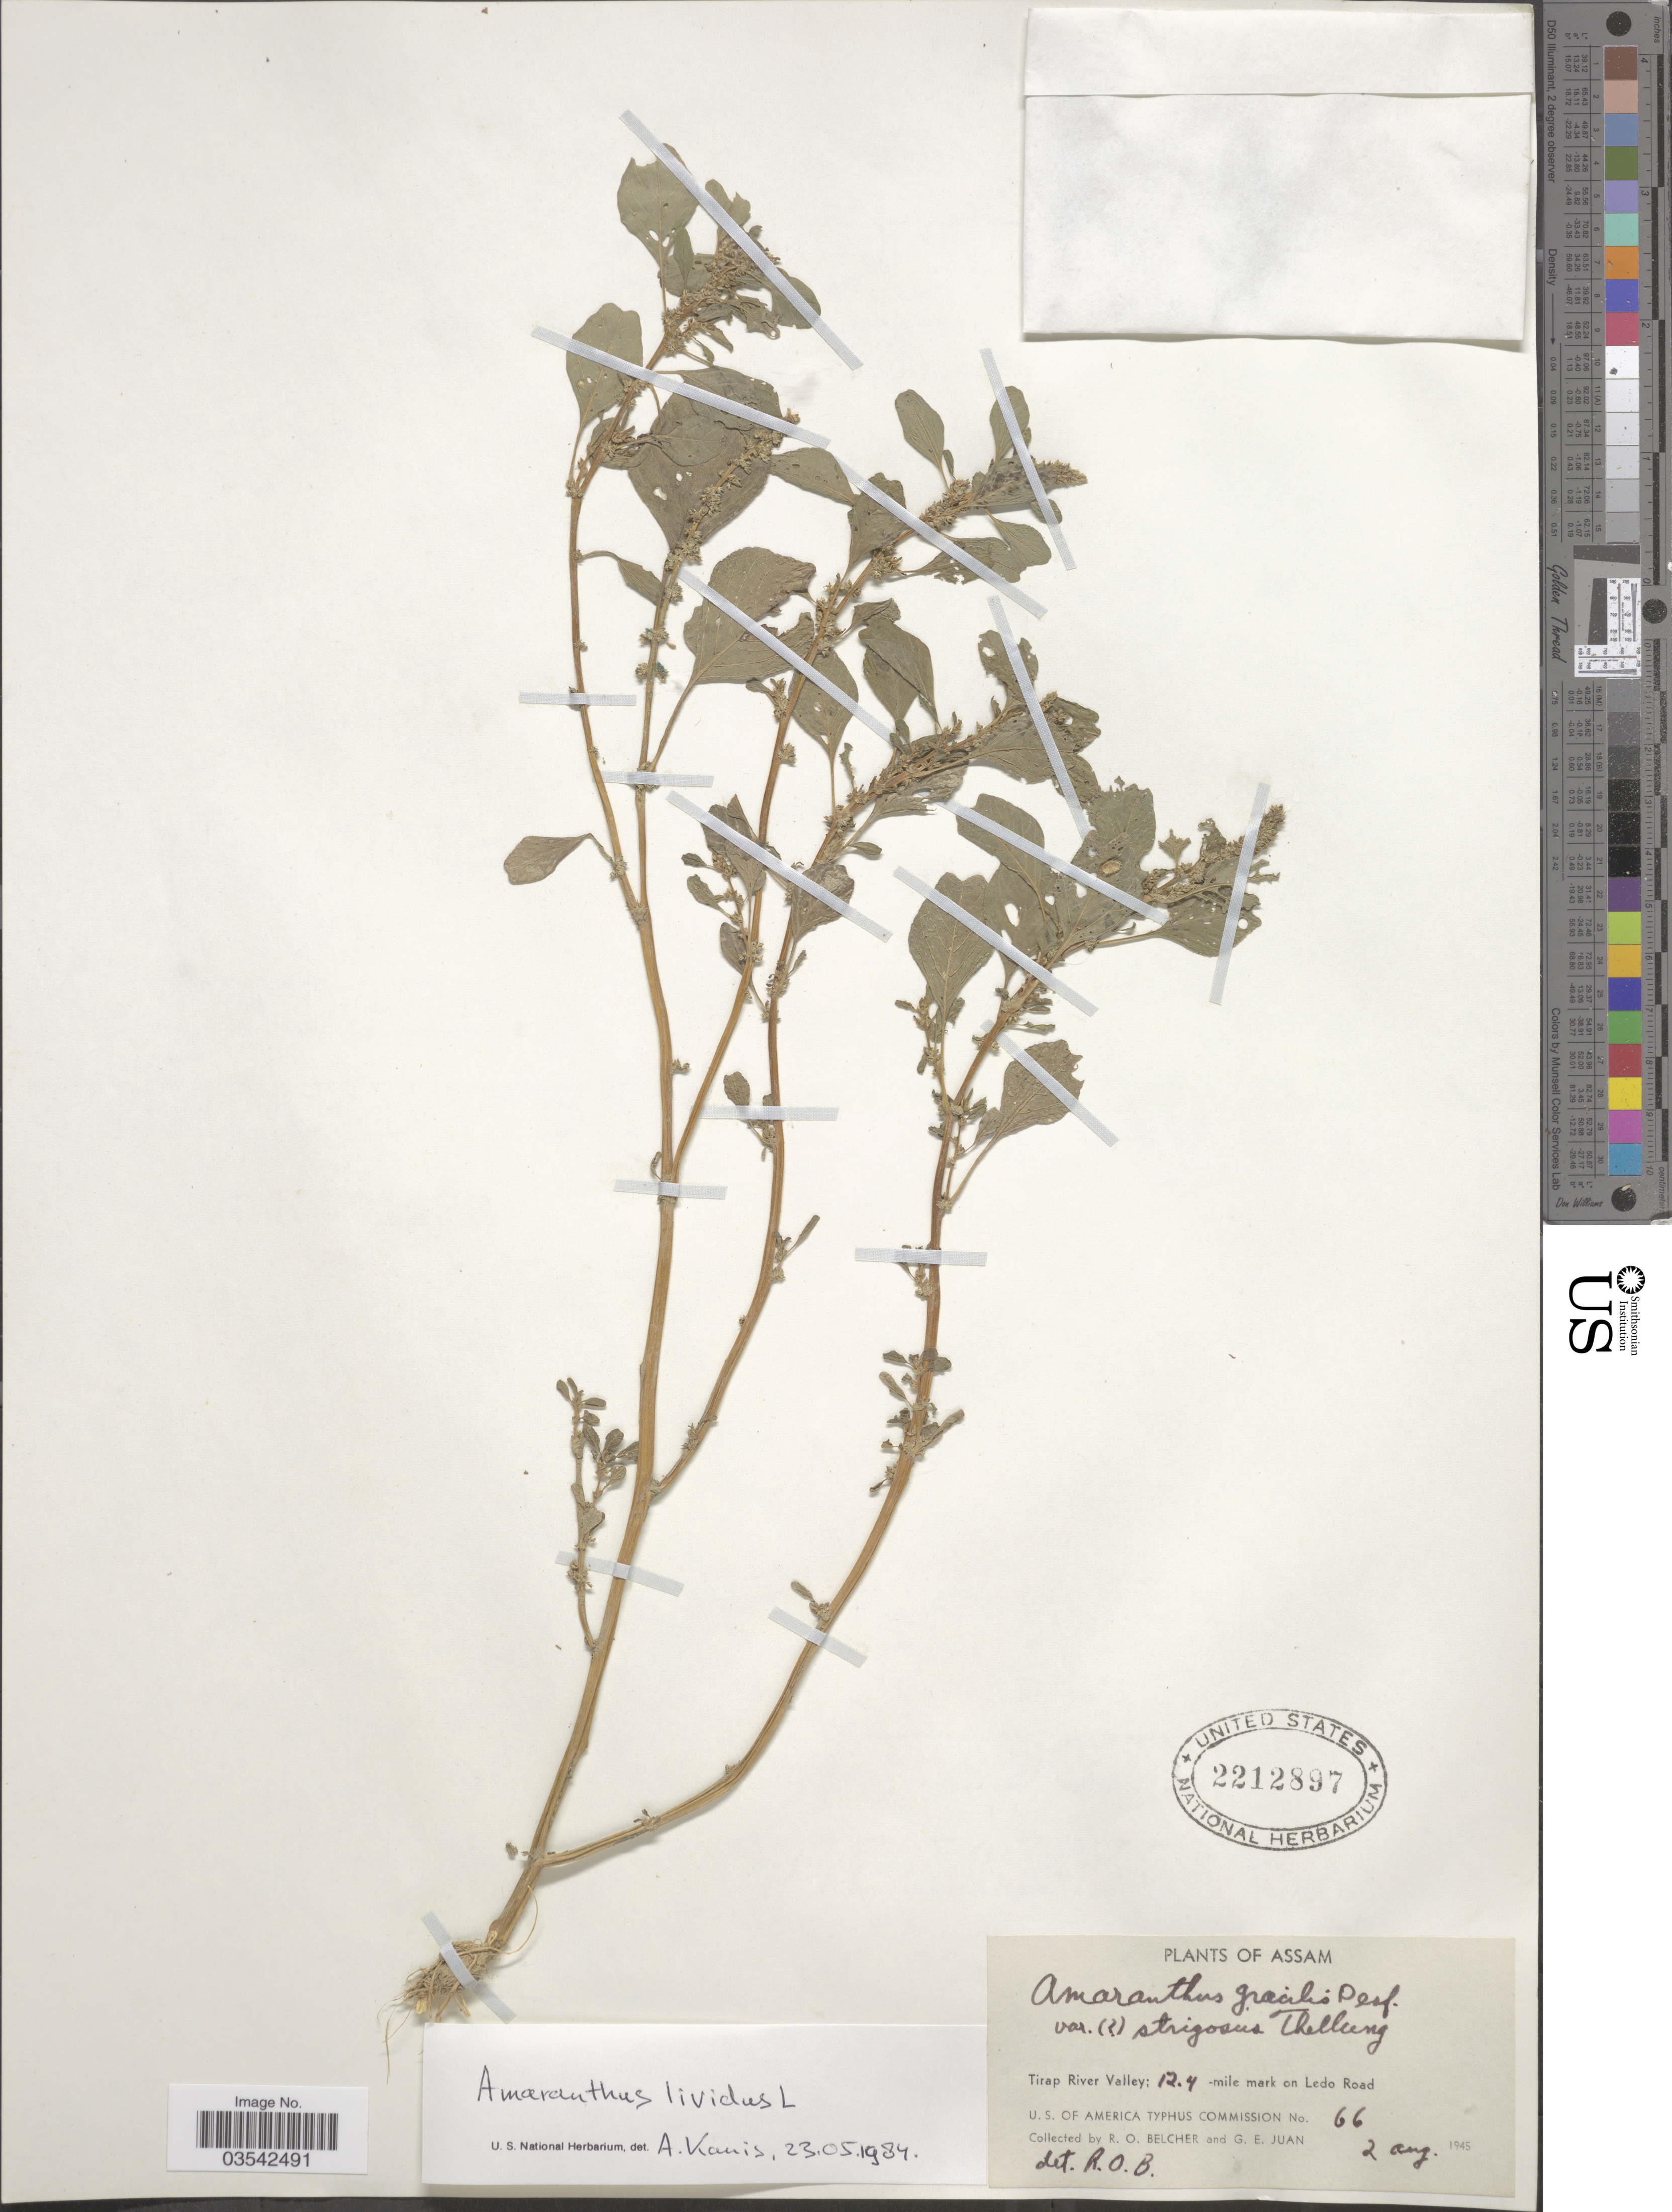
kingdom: Plantae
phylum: Tracheophyta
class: Magnoliopsida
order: Caryophyllales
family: Amaranthaceae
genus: Amaranthus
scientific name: Amaranthus lividus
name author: L.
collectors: R. Belcher & G. Juan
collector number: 66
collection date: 1945-08-02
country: India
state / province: Assam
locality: Tirap River Valley; 12.4 mile mark on Ledo Road.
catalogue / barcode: US 2212897